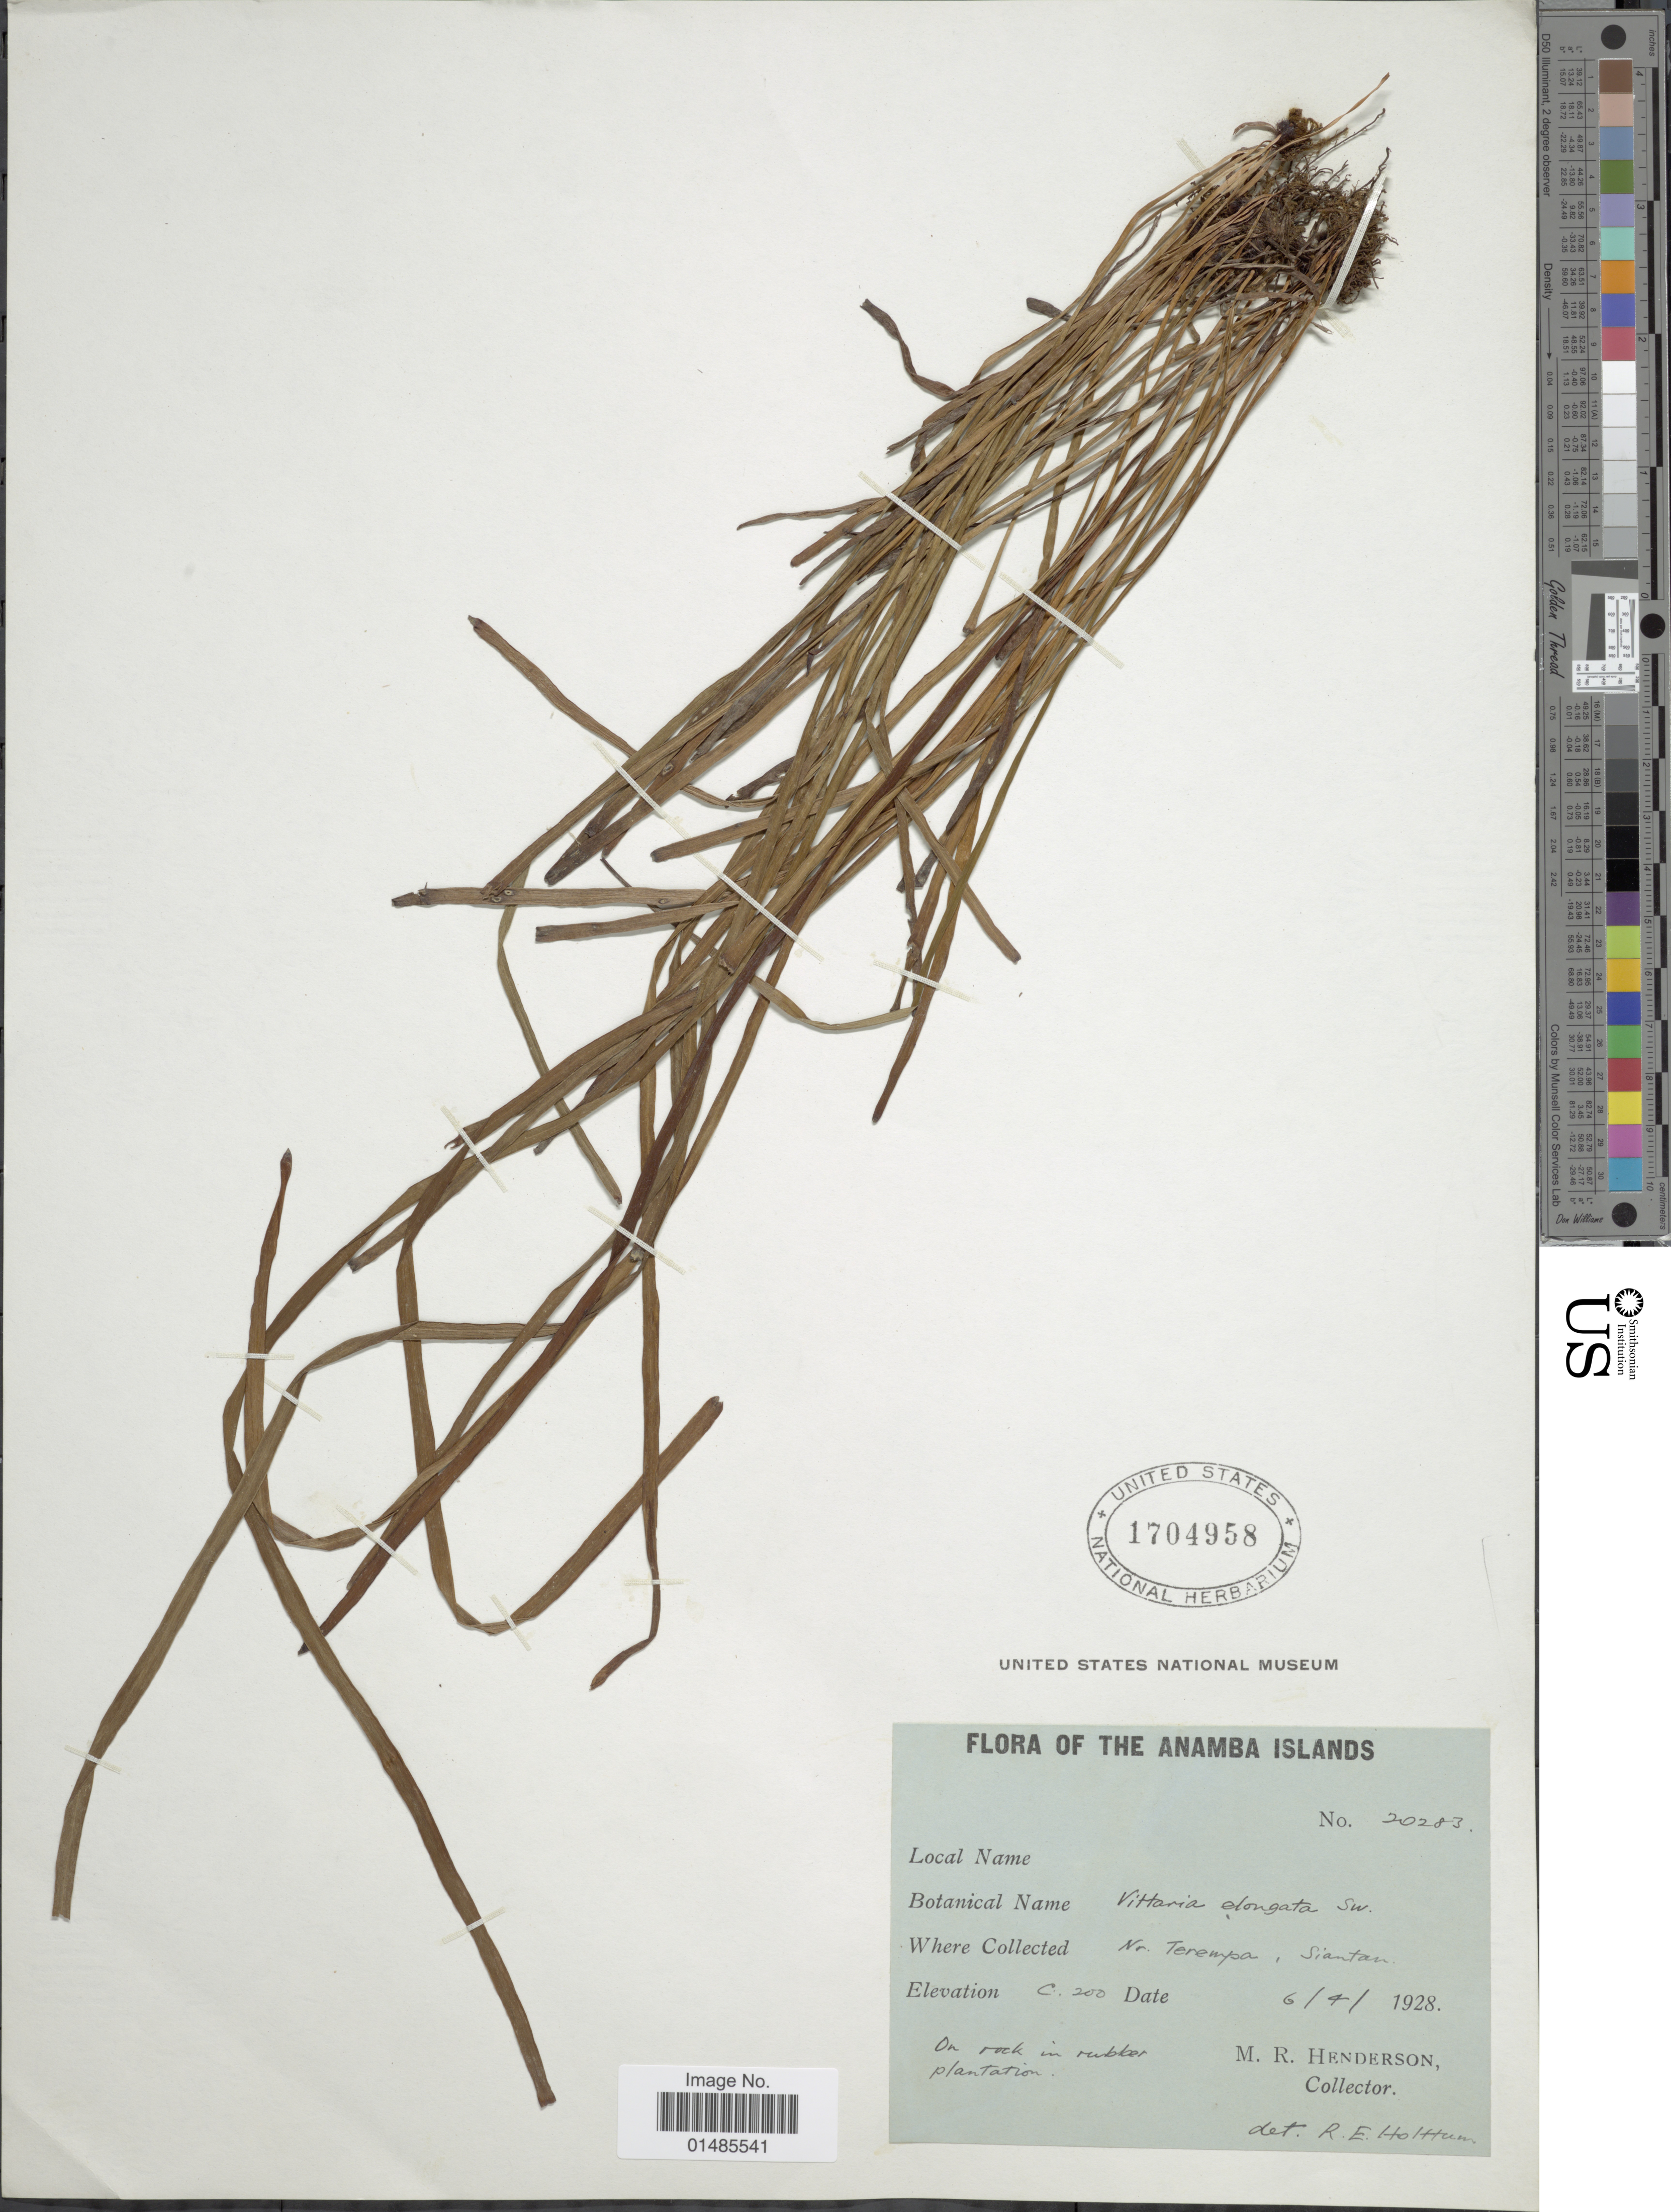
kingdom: Plantae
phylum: Tracheophyta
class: Polypodiopsida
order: Polypodiales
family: Pteridaceae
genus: Haplopteris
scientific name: Haplopteris elongata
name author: (Sw.) Crane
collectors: M. Henderson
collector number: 20283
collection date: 1928-04-06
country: Indonesia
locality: Anamba Islands. Nr. Terempa, Siantan.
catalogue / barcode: US 1704958